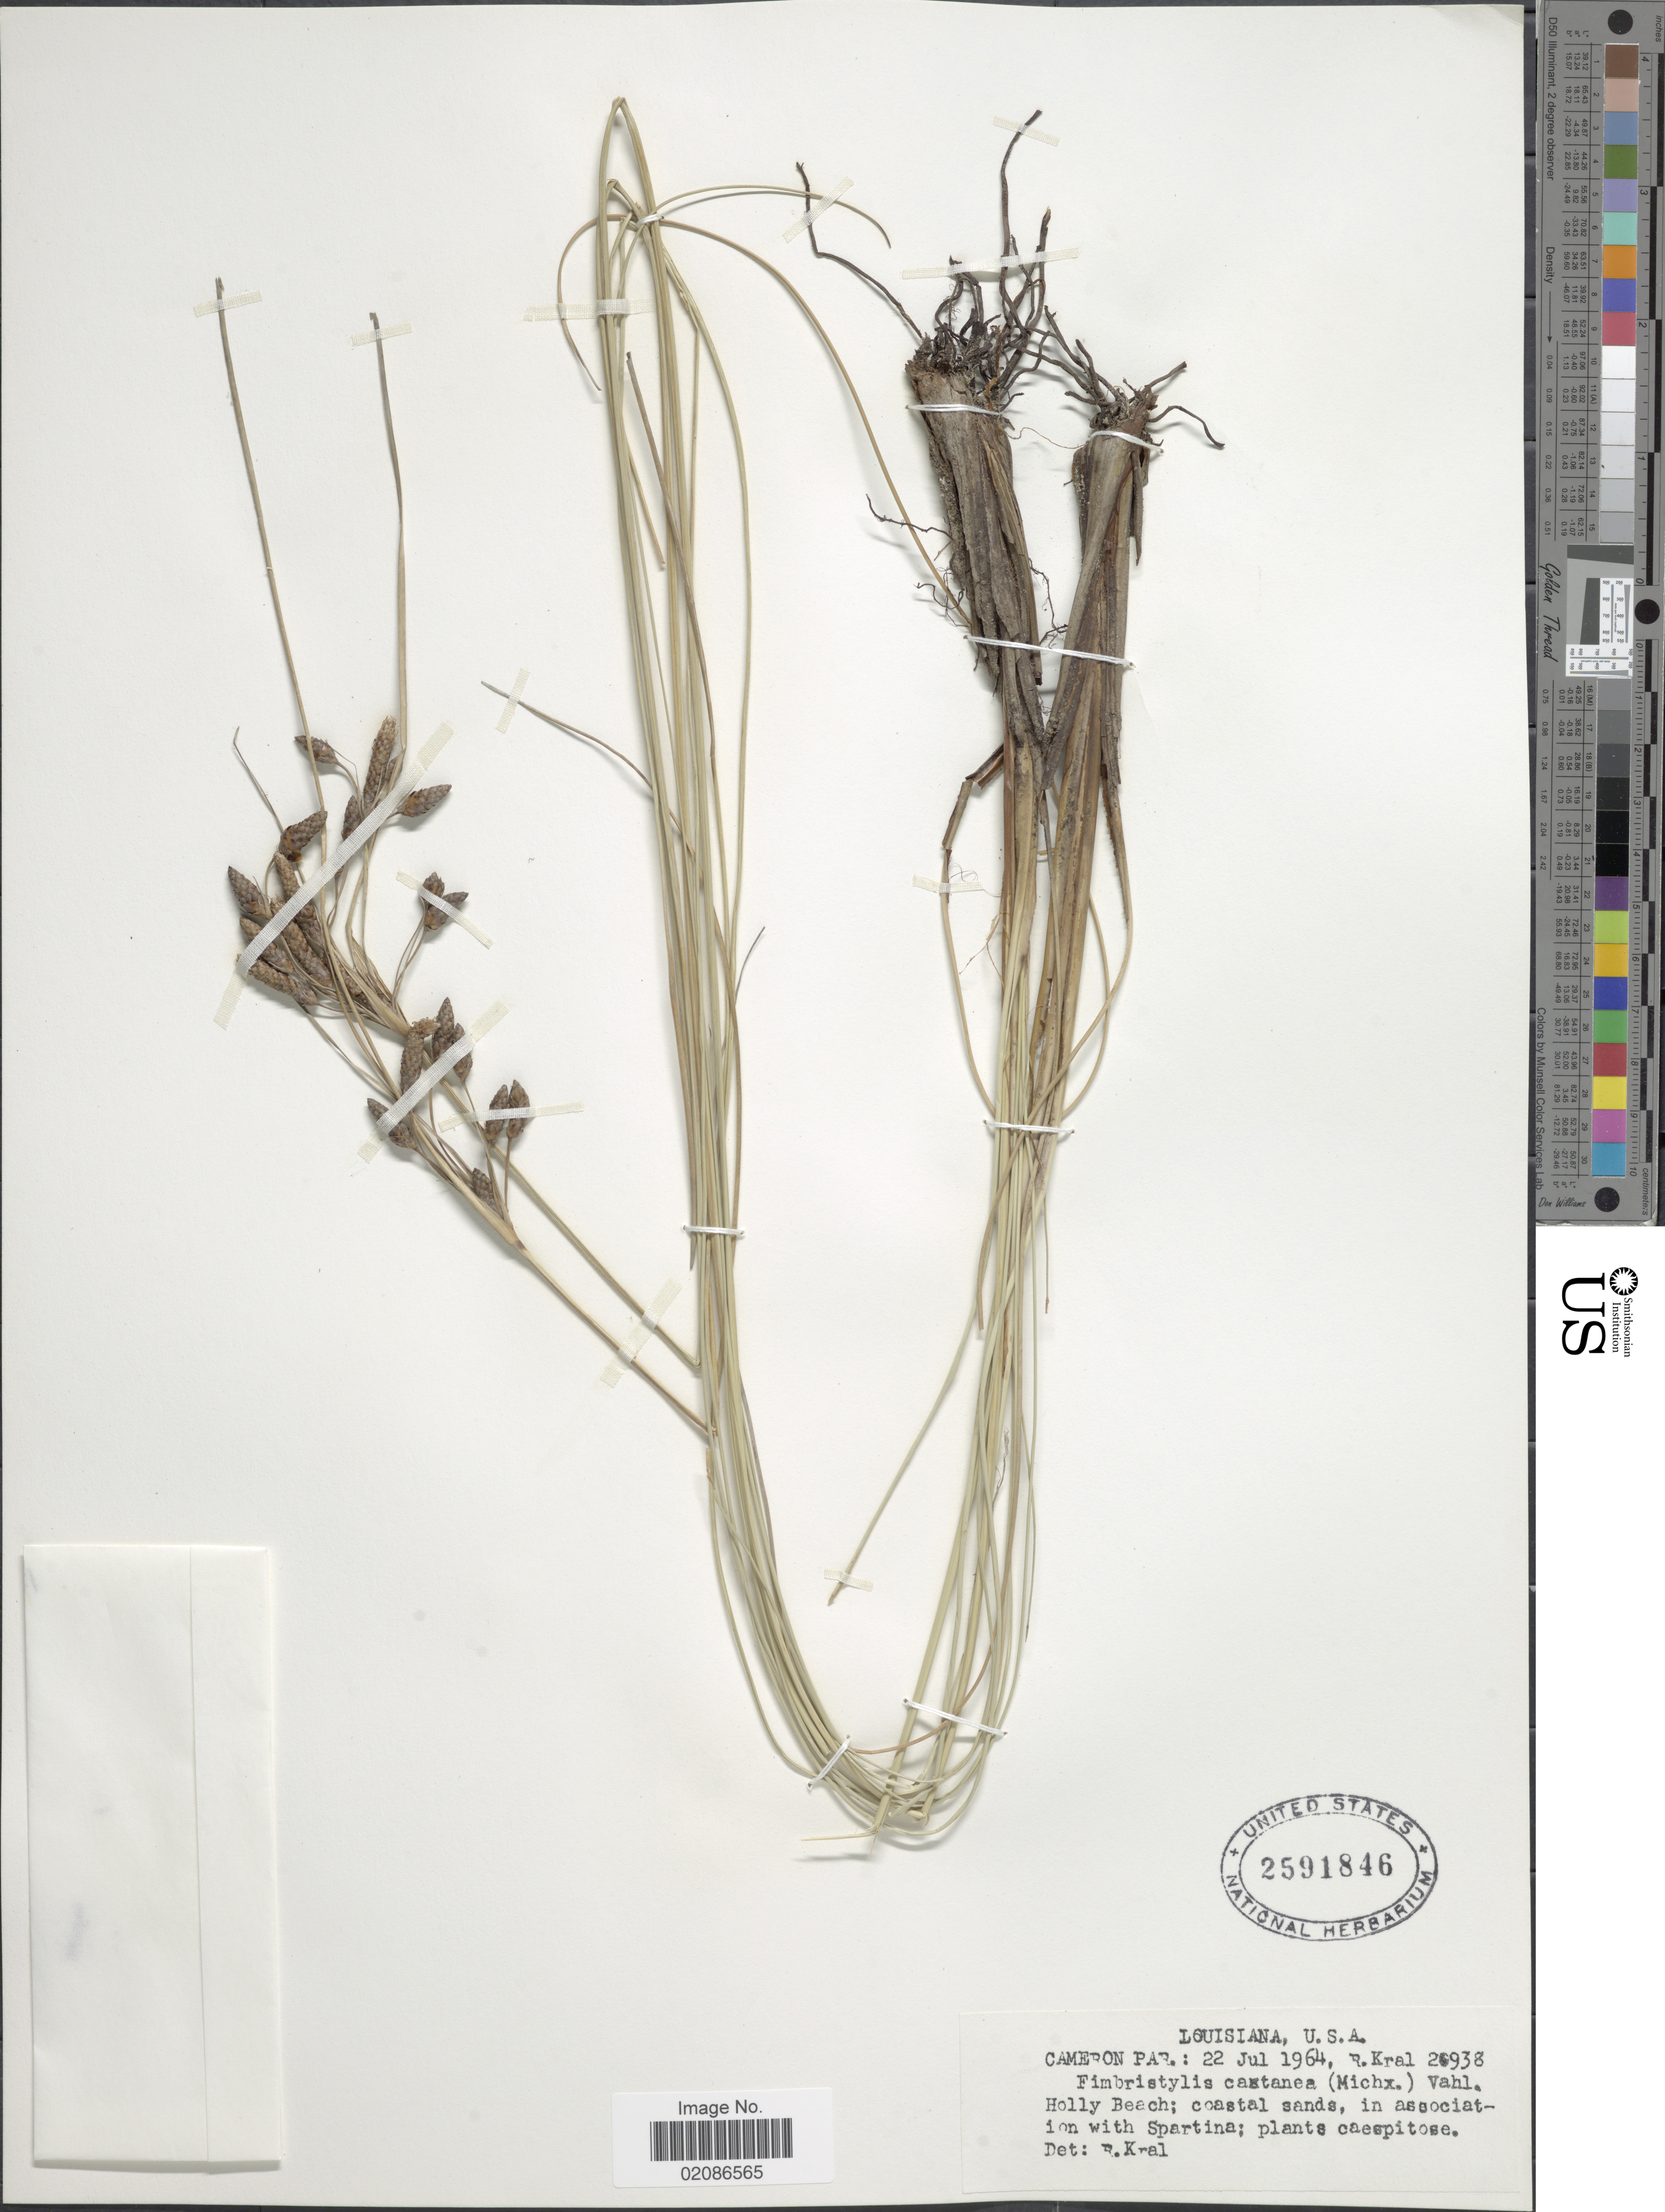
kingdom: Plantae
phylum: Tracheophyta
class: Liliopsida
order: Poales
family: Cyperaceae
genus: Fimbristylis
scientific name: Fimbristylis castanea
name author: (Michx.) Vahl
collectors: R. Kral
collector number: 20938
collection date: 1964-07-22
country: United States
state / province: Louisiana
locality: Cameron Par; Holly Beach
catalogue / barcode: US 2591846